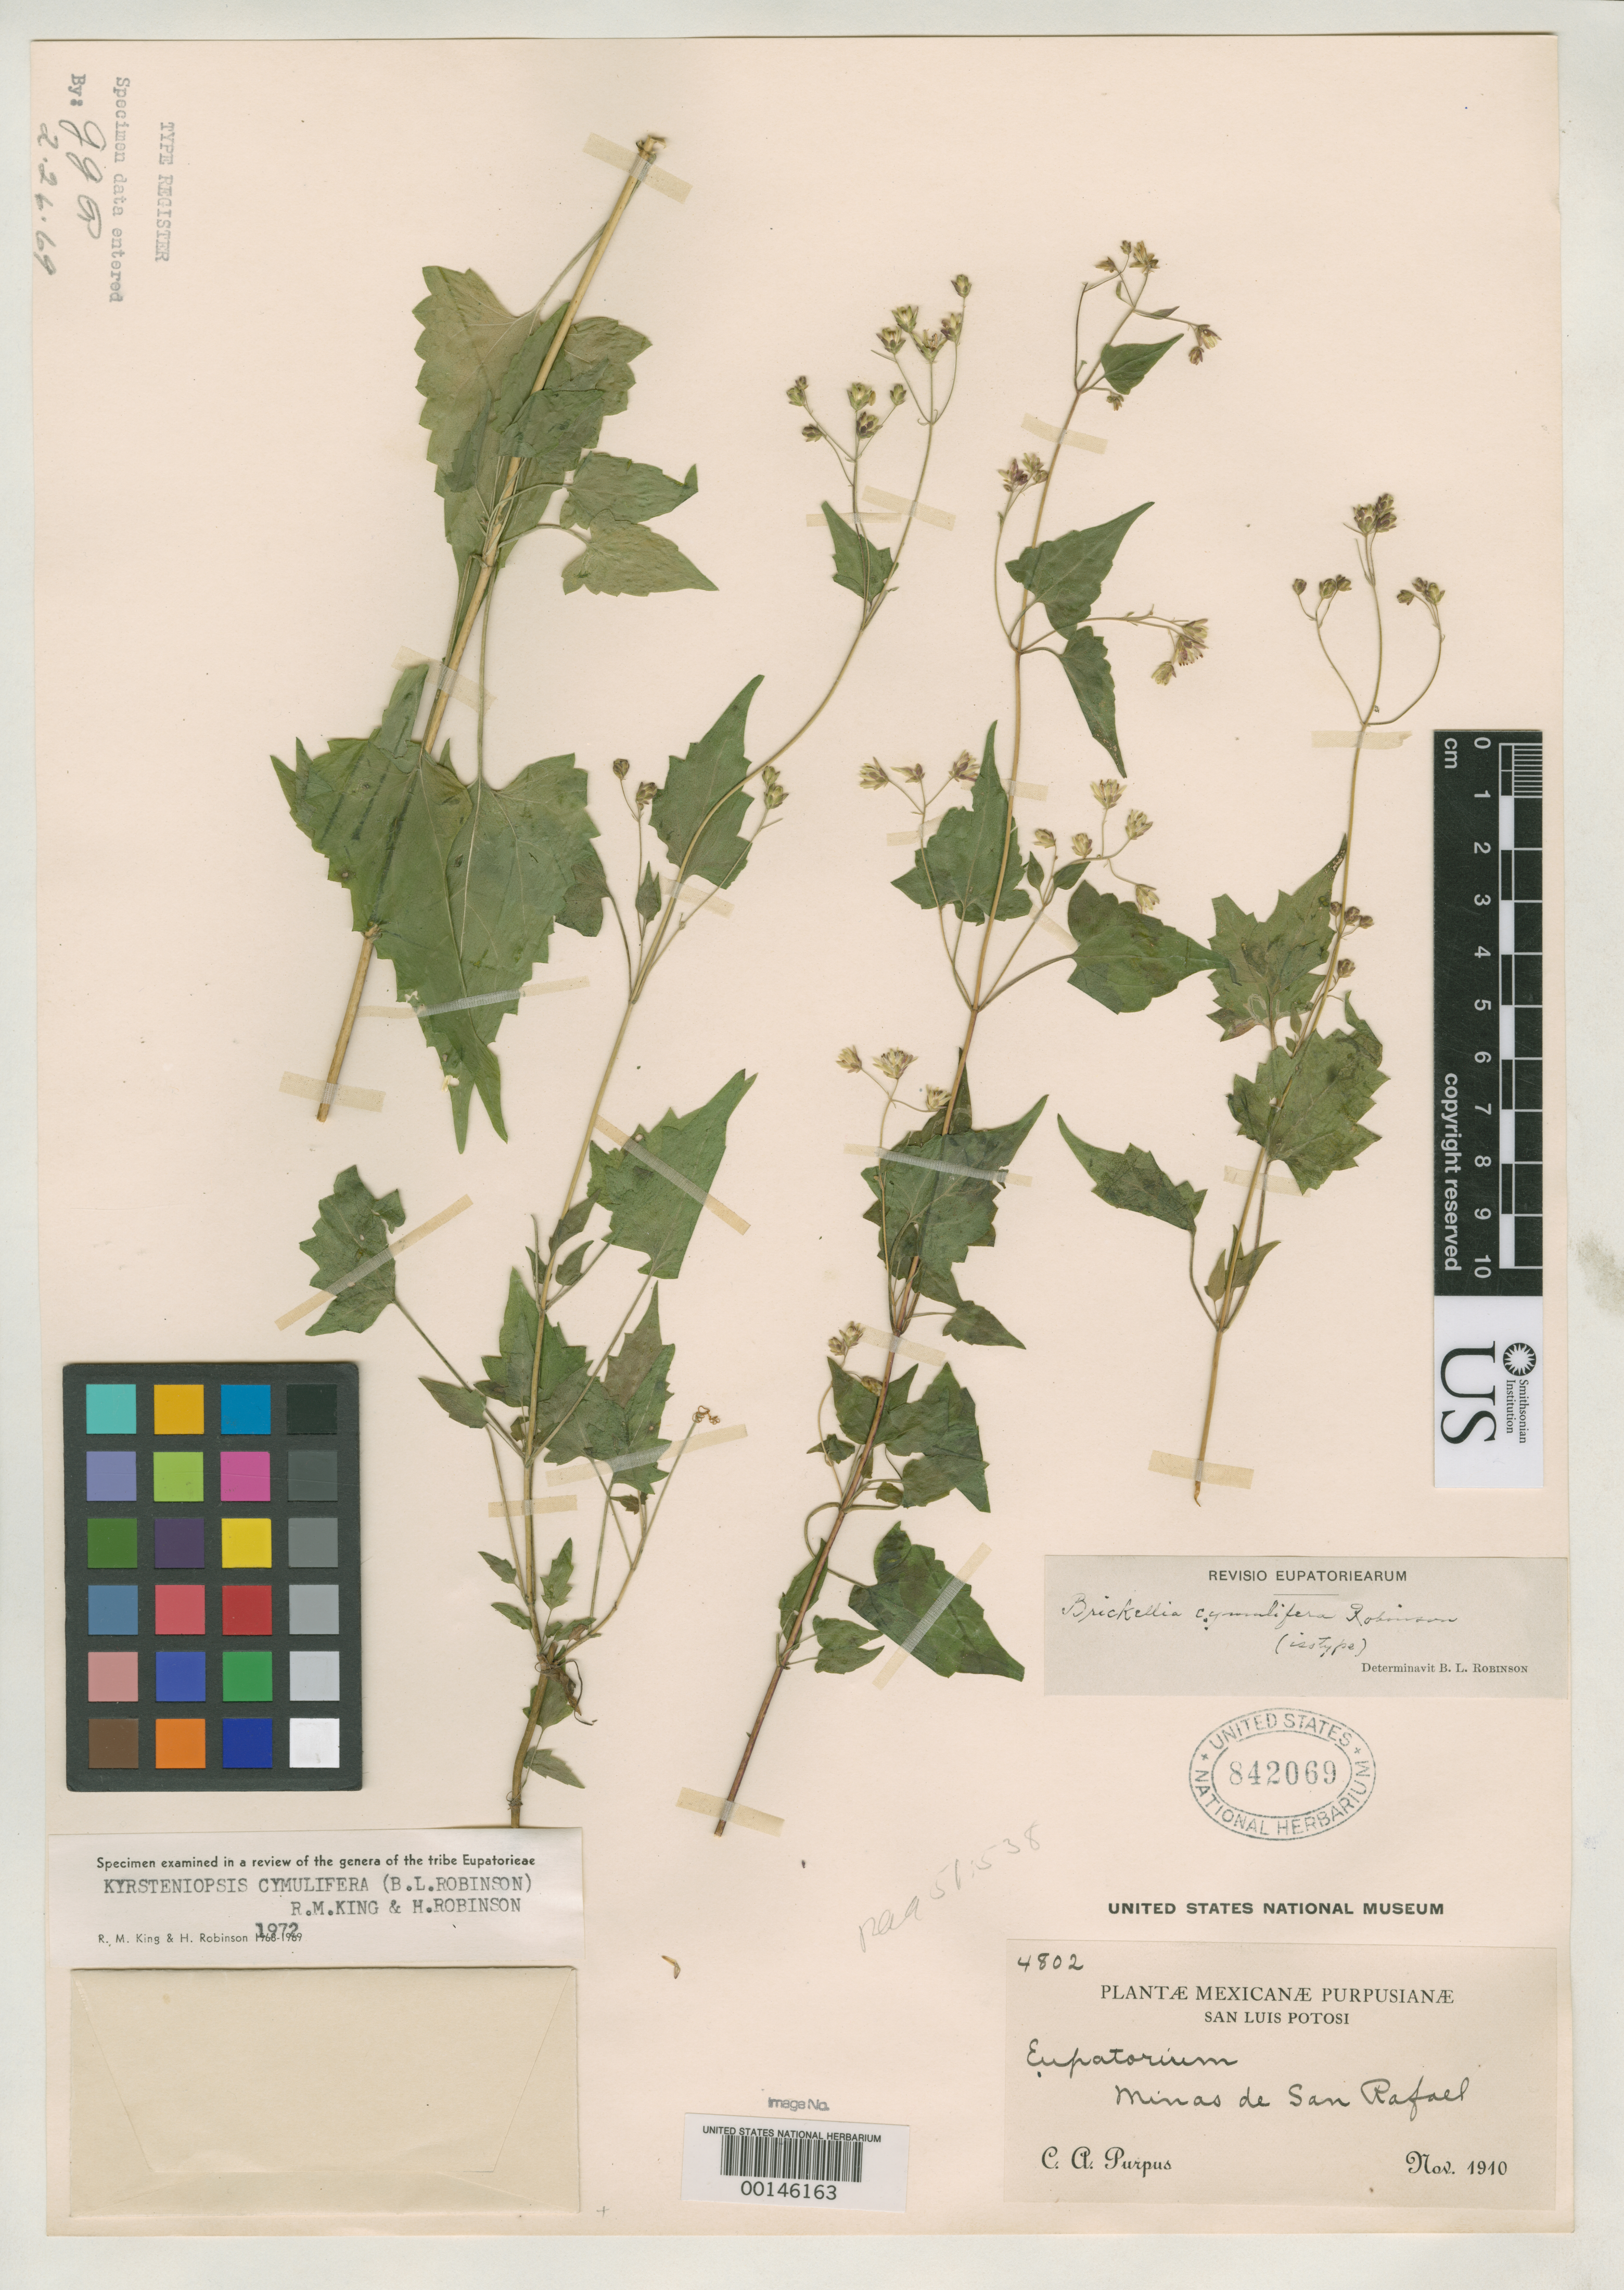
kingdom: Plantae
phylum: Tracheophyta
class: Magnoliopsida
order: Asterales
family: Asteraceae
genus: Brickellia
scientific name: Brickellia cymulifera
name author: B.L. Rob.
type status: Isotype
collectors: C. A. Purpus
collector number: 4802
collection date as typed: Nov 1910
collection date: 1910-11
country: Mexico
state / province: San Luis Potosi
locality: Minas de San Rafael.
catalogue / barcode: US 842069